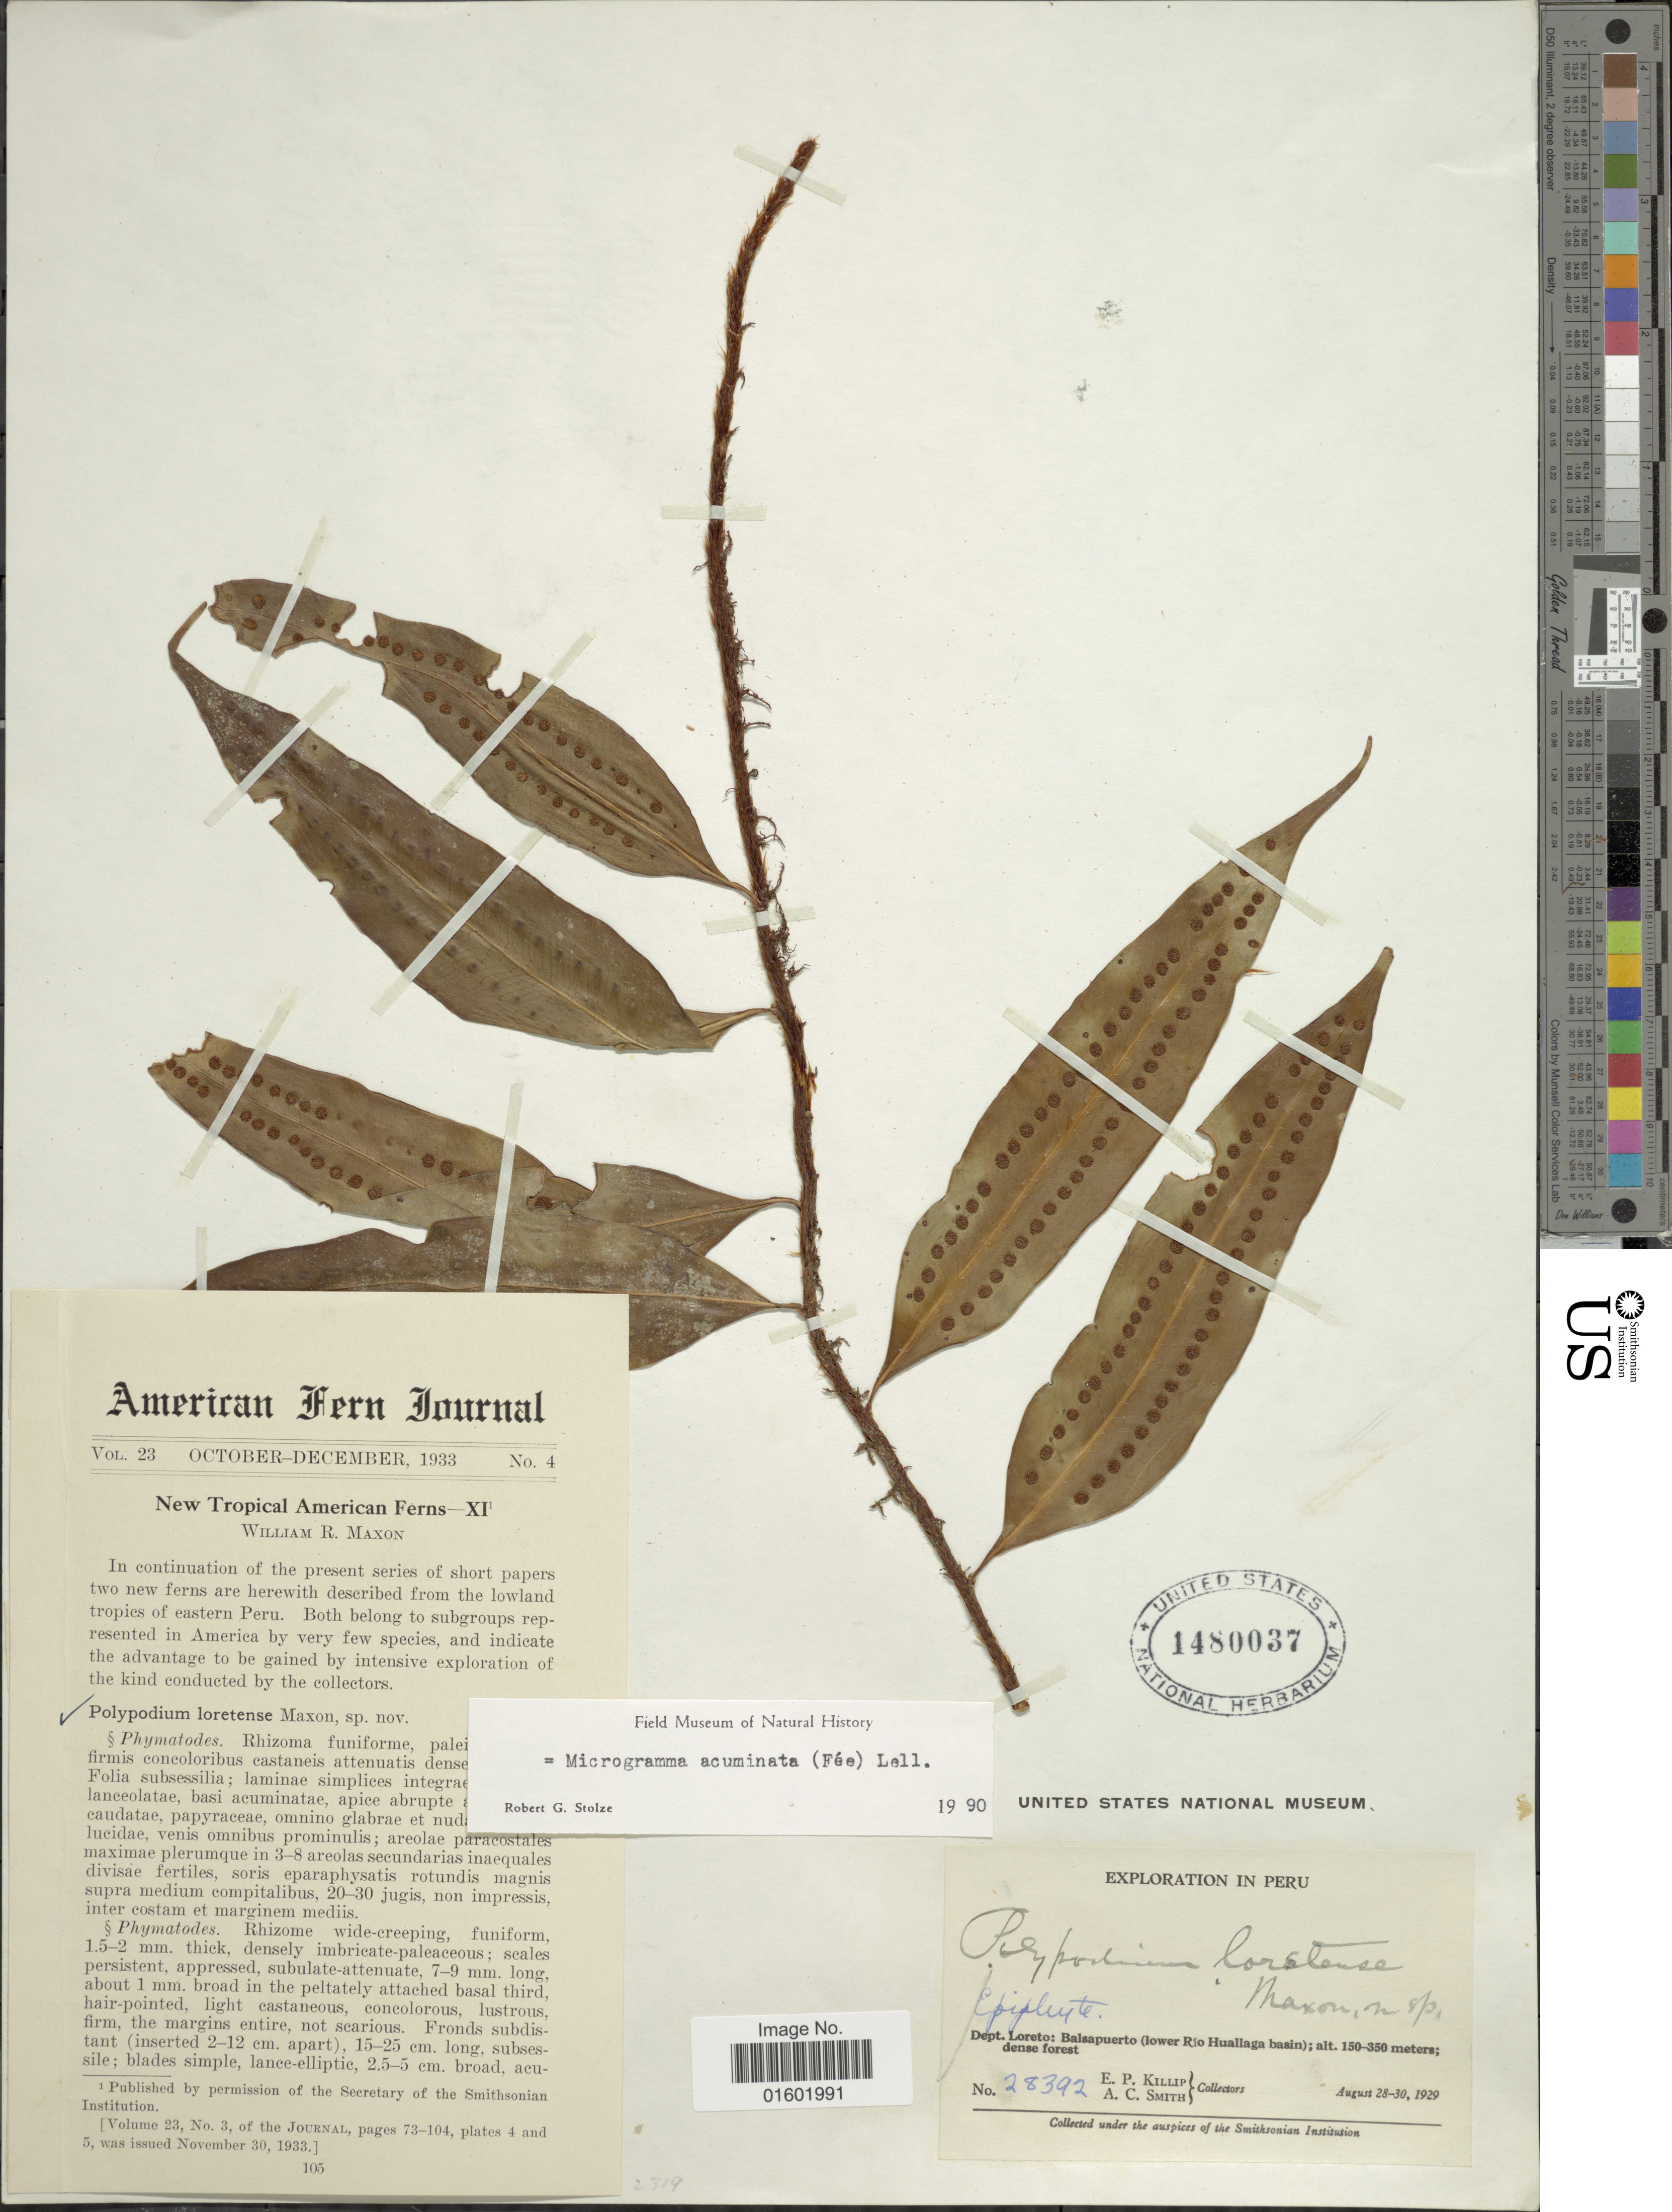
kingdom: Plantae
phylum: Tracheophyta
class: Polypodiopsida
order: Polypodiales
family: Polypodiaceae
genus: Microgramma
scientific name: Microgramma thurnii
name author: (Baker) R.M. Tryon & Stolze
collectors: E. P. Killip & A. C. Smith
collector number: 28392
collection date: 1929-08-28/1929-08-30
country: Peru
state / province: Loreto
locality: Dept. Loreto, Balsapuerto (lower Rio Huallaga basin)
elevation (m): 150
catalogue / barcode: US 1480037